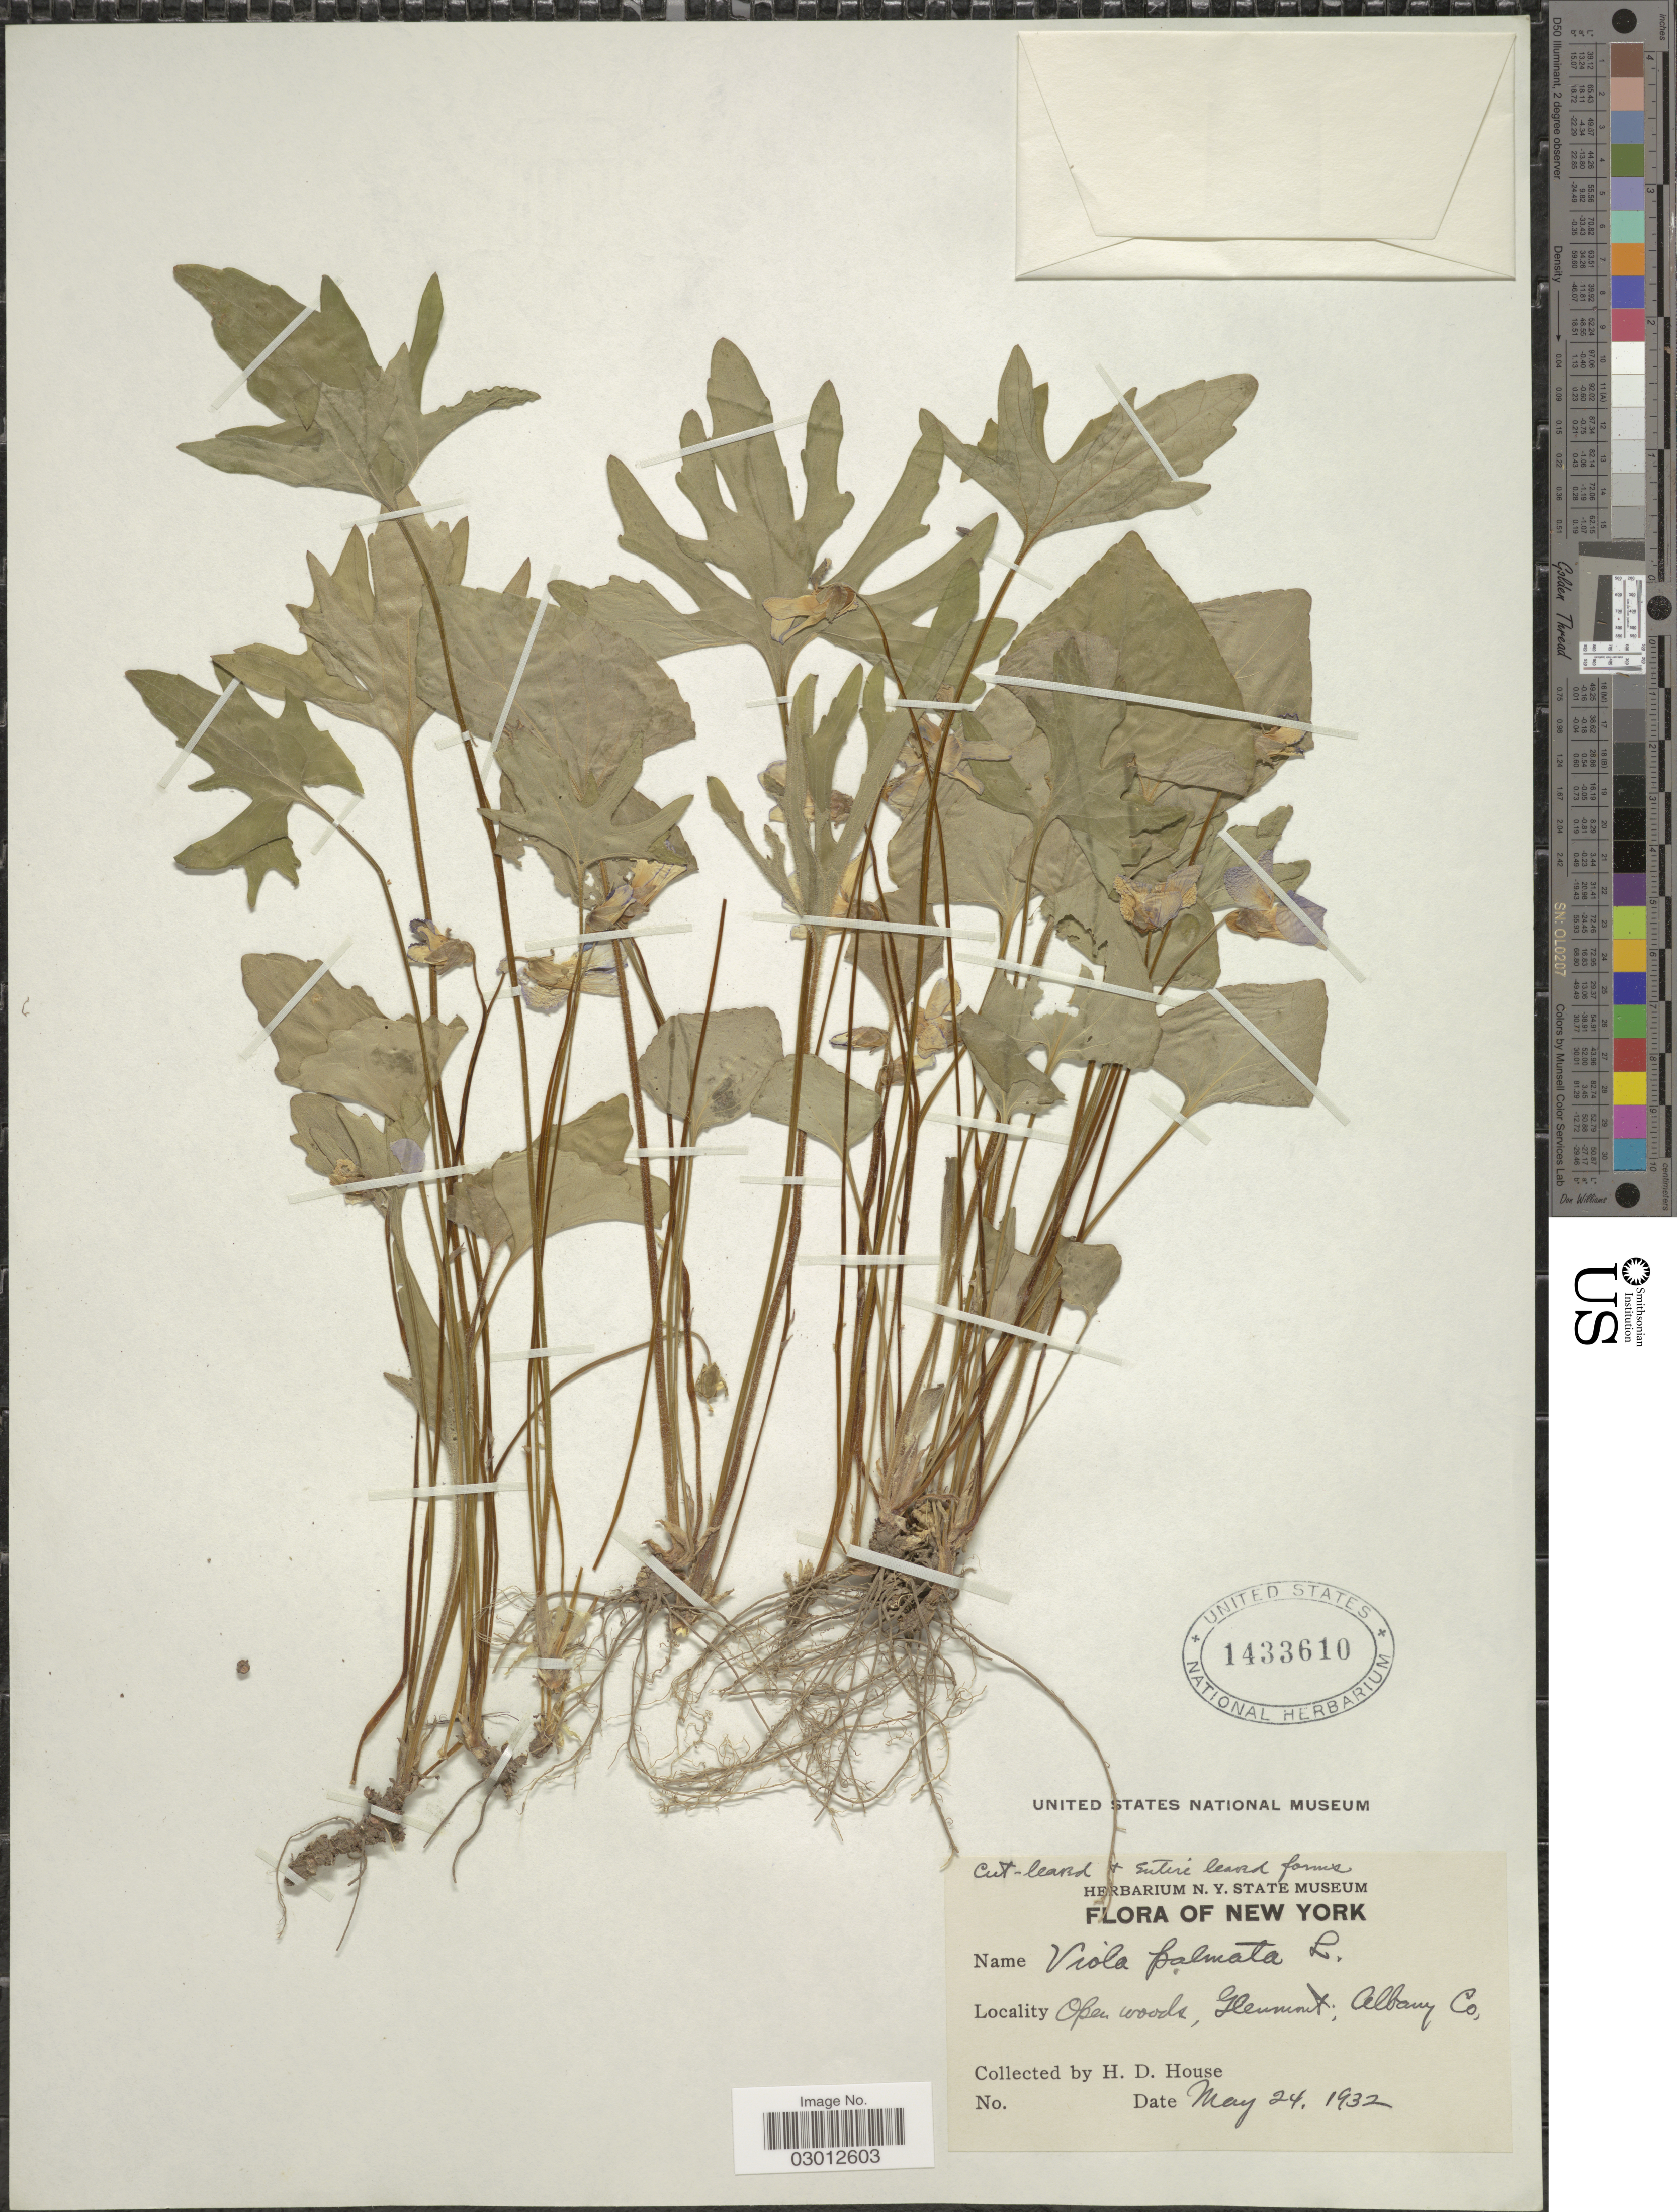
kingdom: Plantae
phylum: Tracheophyta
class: Magnoliopsida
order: Malpighiales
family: Violaceae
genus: Viola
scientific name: Viola palmata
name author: L.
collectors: H. D. House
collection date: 1932-05-24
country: United States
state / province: New York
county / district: Albany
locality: Open woods, Glenmont; Albany Co.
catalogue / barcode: US 1433610